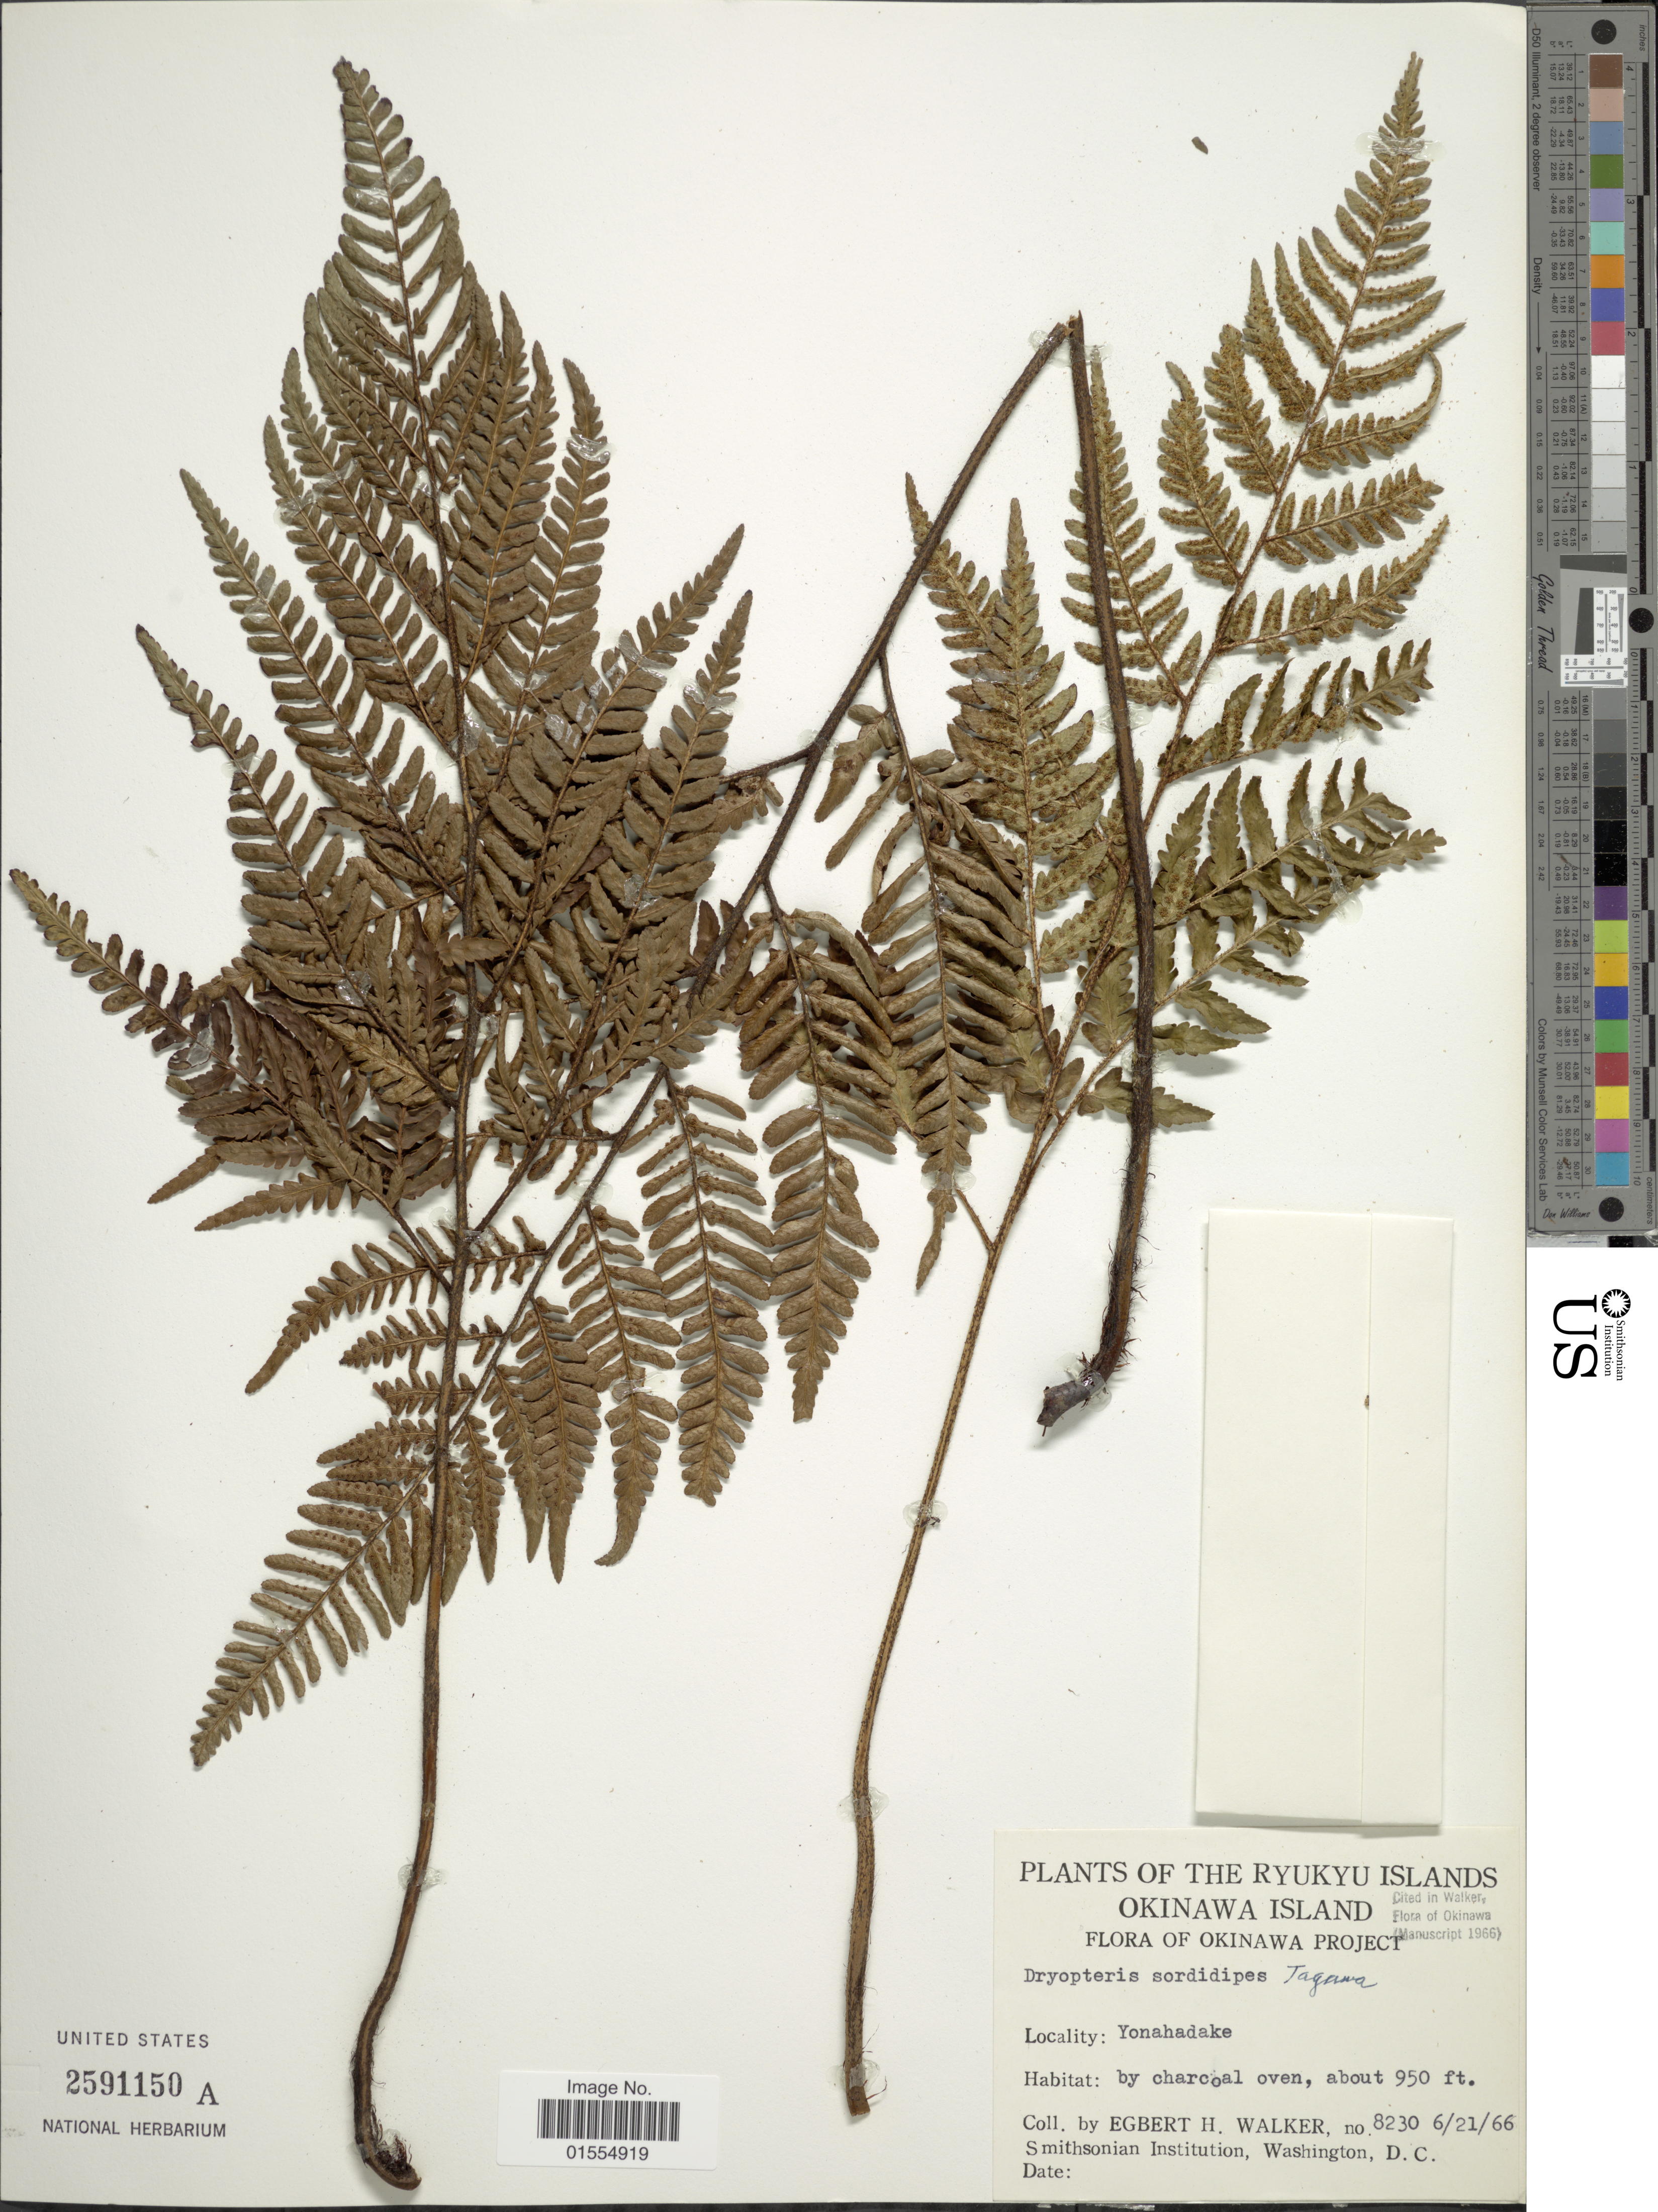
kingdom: Plantae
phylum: Tracheophyta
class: Polypodiopsida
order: Polypodiales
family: Dryopteridaceae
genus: Dryopteris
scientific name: Dryopteris sordidipes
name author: Tagawa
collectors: E. H. Walker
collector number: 8230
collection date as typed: Transcribed d/m/y: 21/1/66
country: Japan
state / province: Okinawa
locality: Ryukyu Islands, Okinawa Island, Yonahadake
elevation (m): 290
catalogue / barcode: US 2591150A